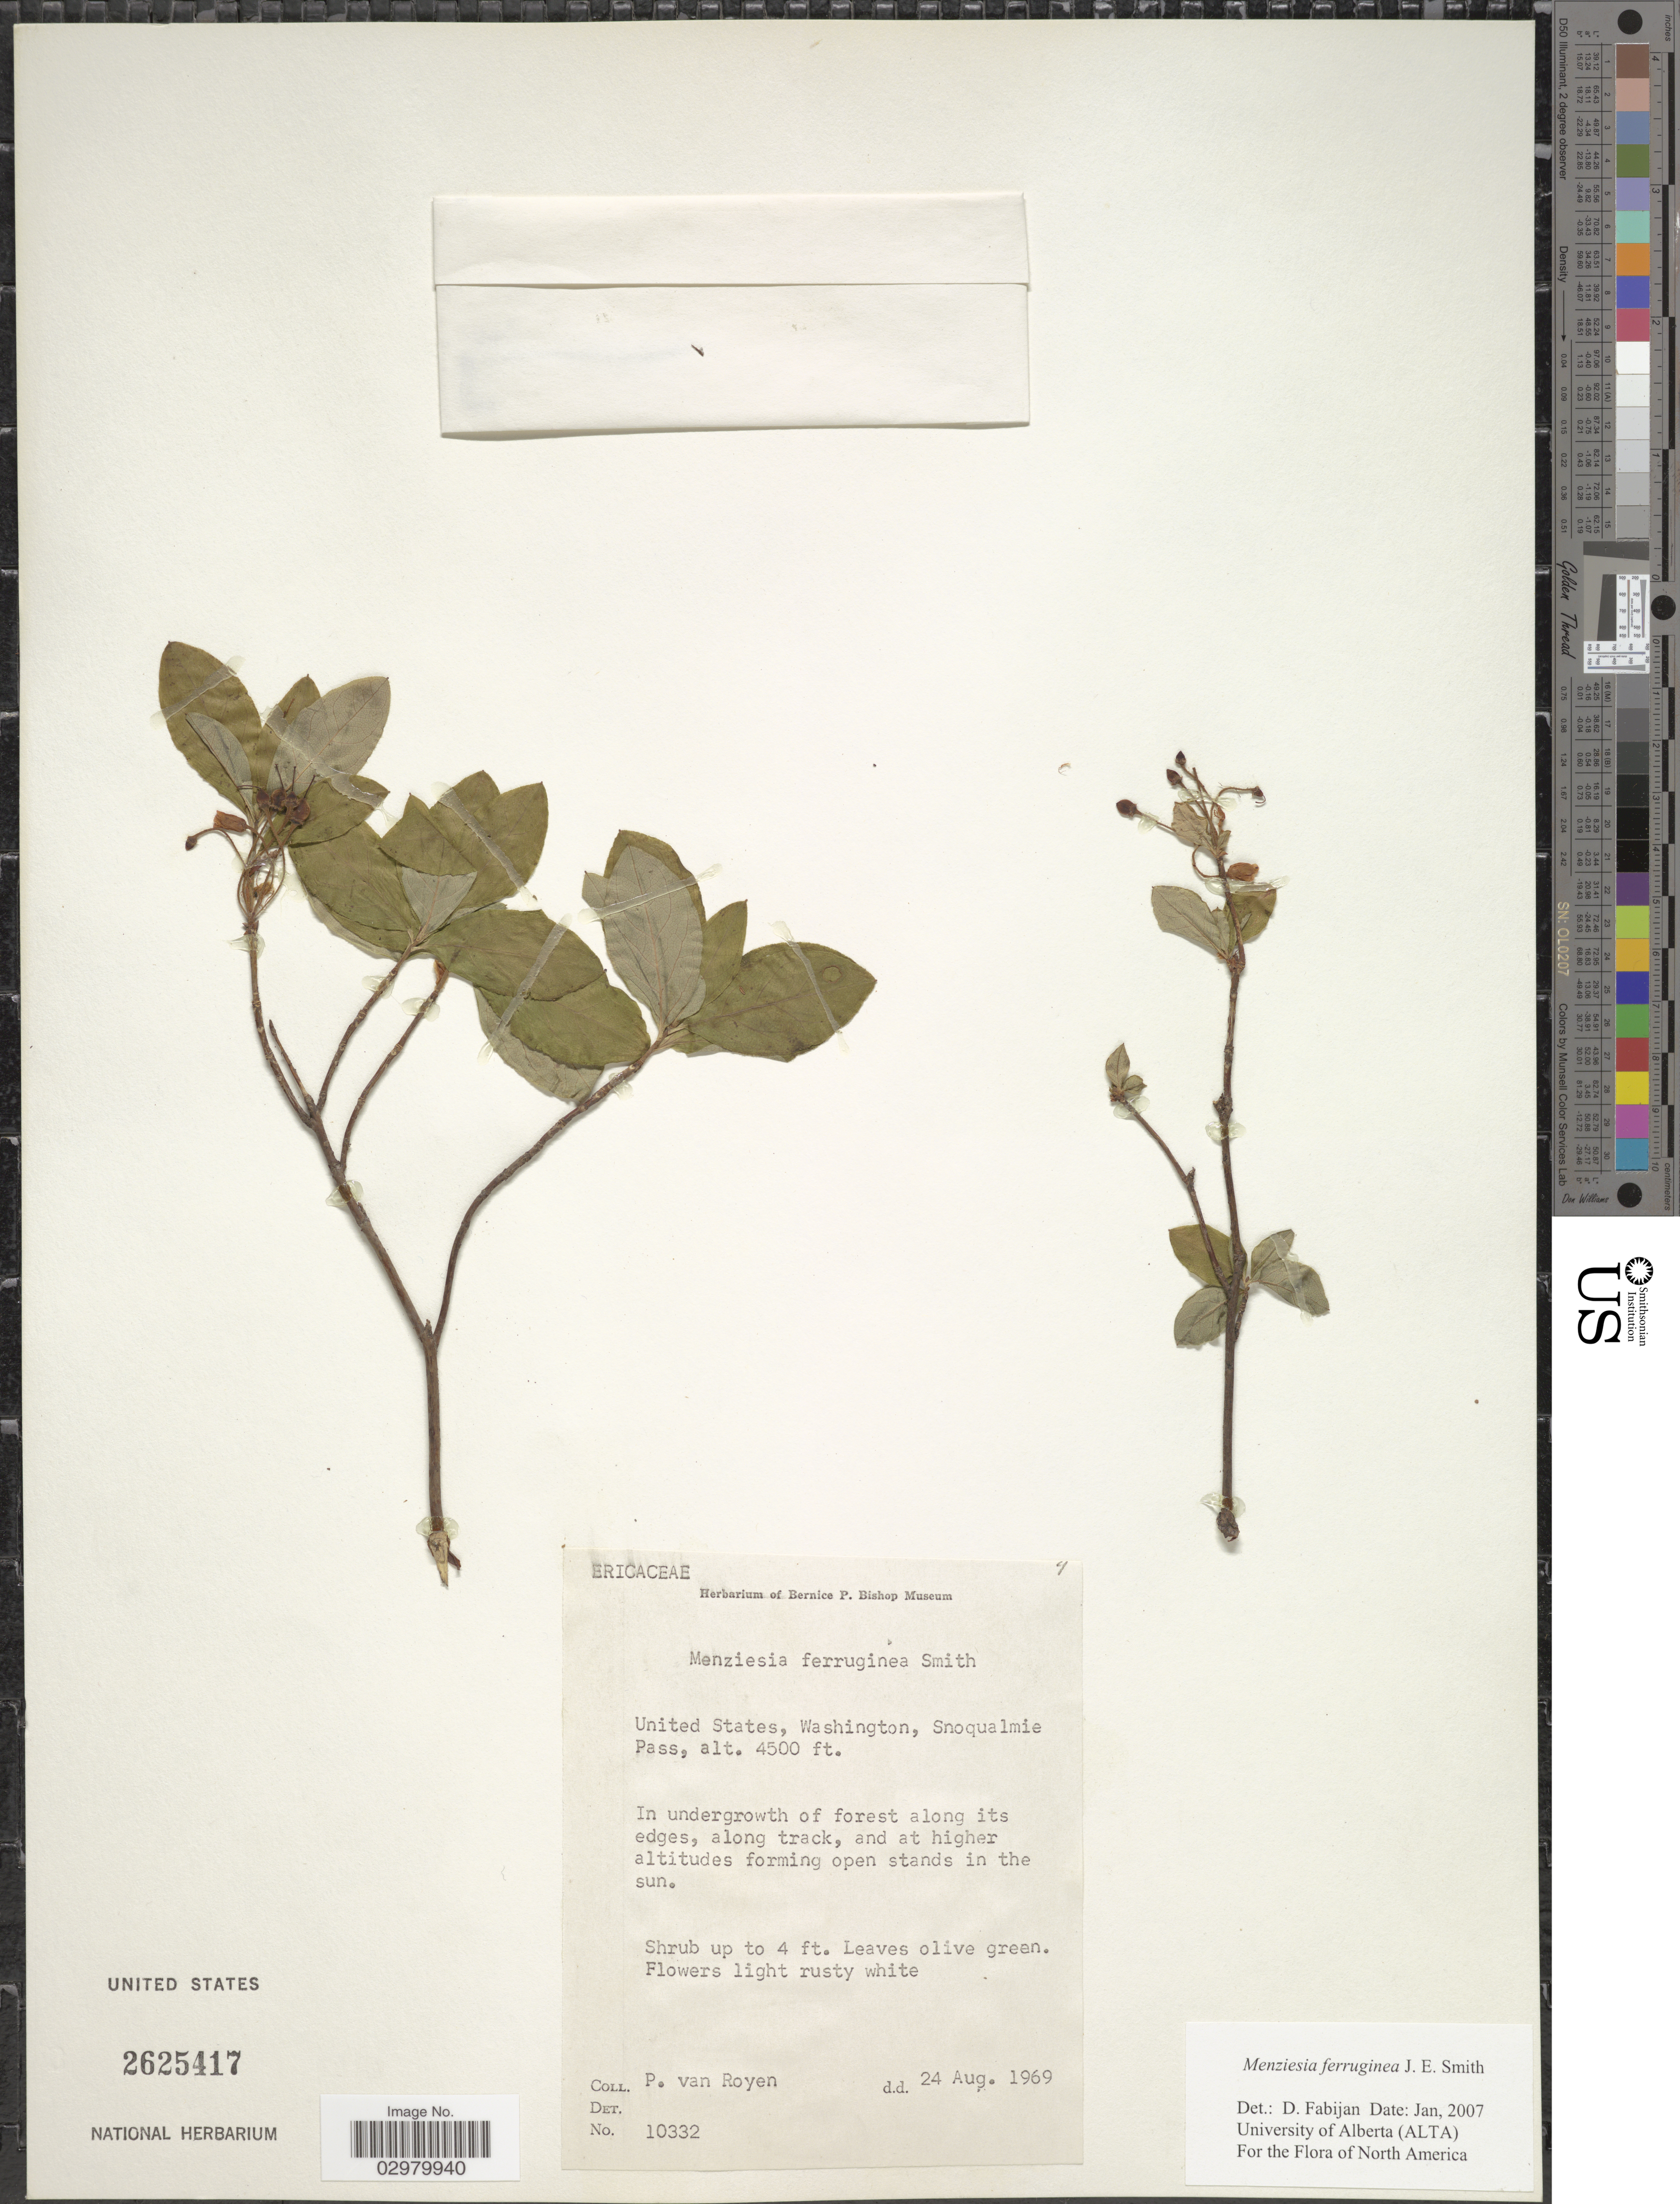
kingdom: Plantae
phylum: Tracheophyta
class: Magnoliopsida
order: Ericales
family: Ericaceae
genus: Menziesia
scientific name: Menziesia ferruginea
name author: Sm.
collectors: P. van Royen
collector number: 10332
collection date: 1969-08-24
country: United States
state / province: Washington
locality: Snoqualmie Pass.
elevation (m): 1372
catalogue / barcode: US 2625417